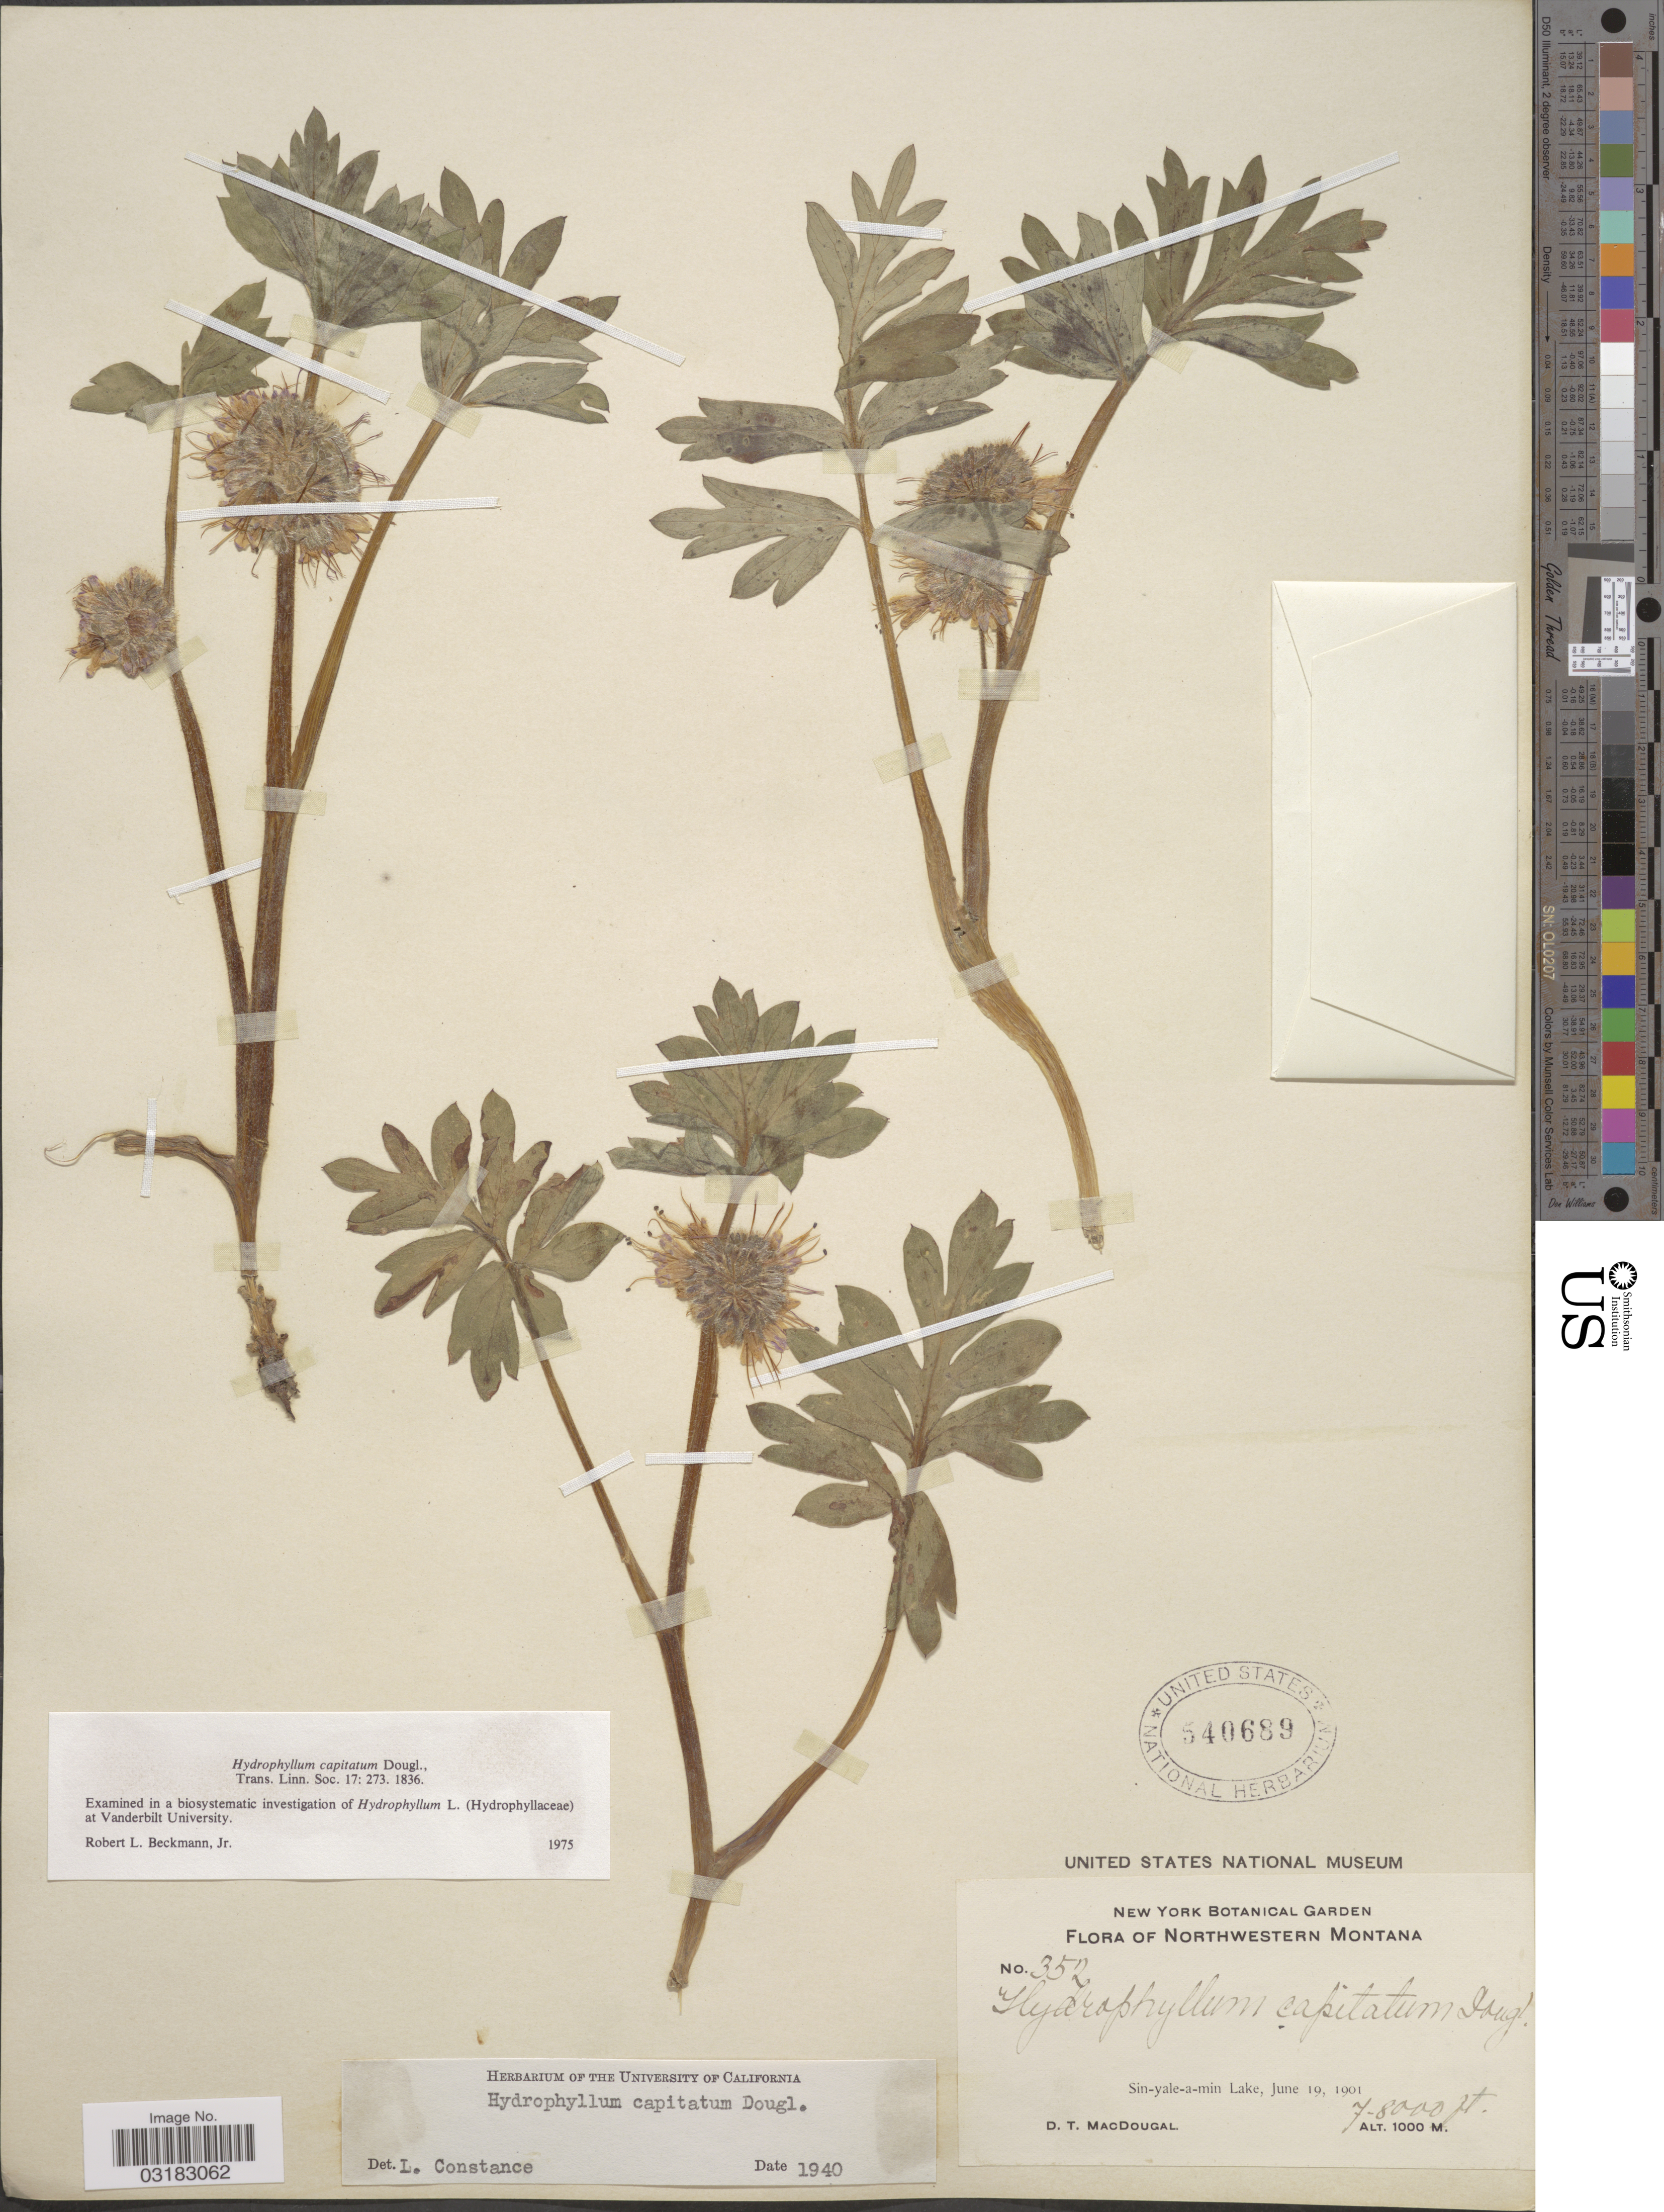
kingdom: Plantae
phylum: Tracheophyta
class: Magnoliopsida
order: Boraginales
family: Hydrophyllaceae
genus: Hydrophyllum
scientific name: Hydrophyllum capitatum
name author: Douglas ex Benth.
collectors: D. T. MacDougal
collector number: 352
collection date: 1901-06-19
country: United States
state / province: Montana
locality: Northwestern Montana. Sin-yale-a-min Lake.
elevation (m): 2134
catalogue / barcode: US 540689